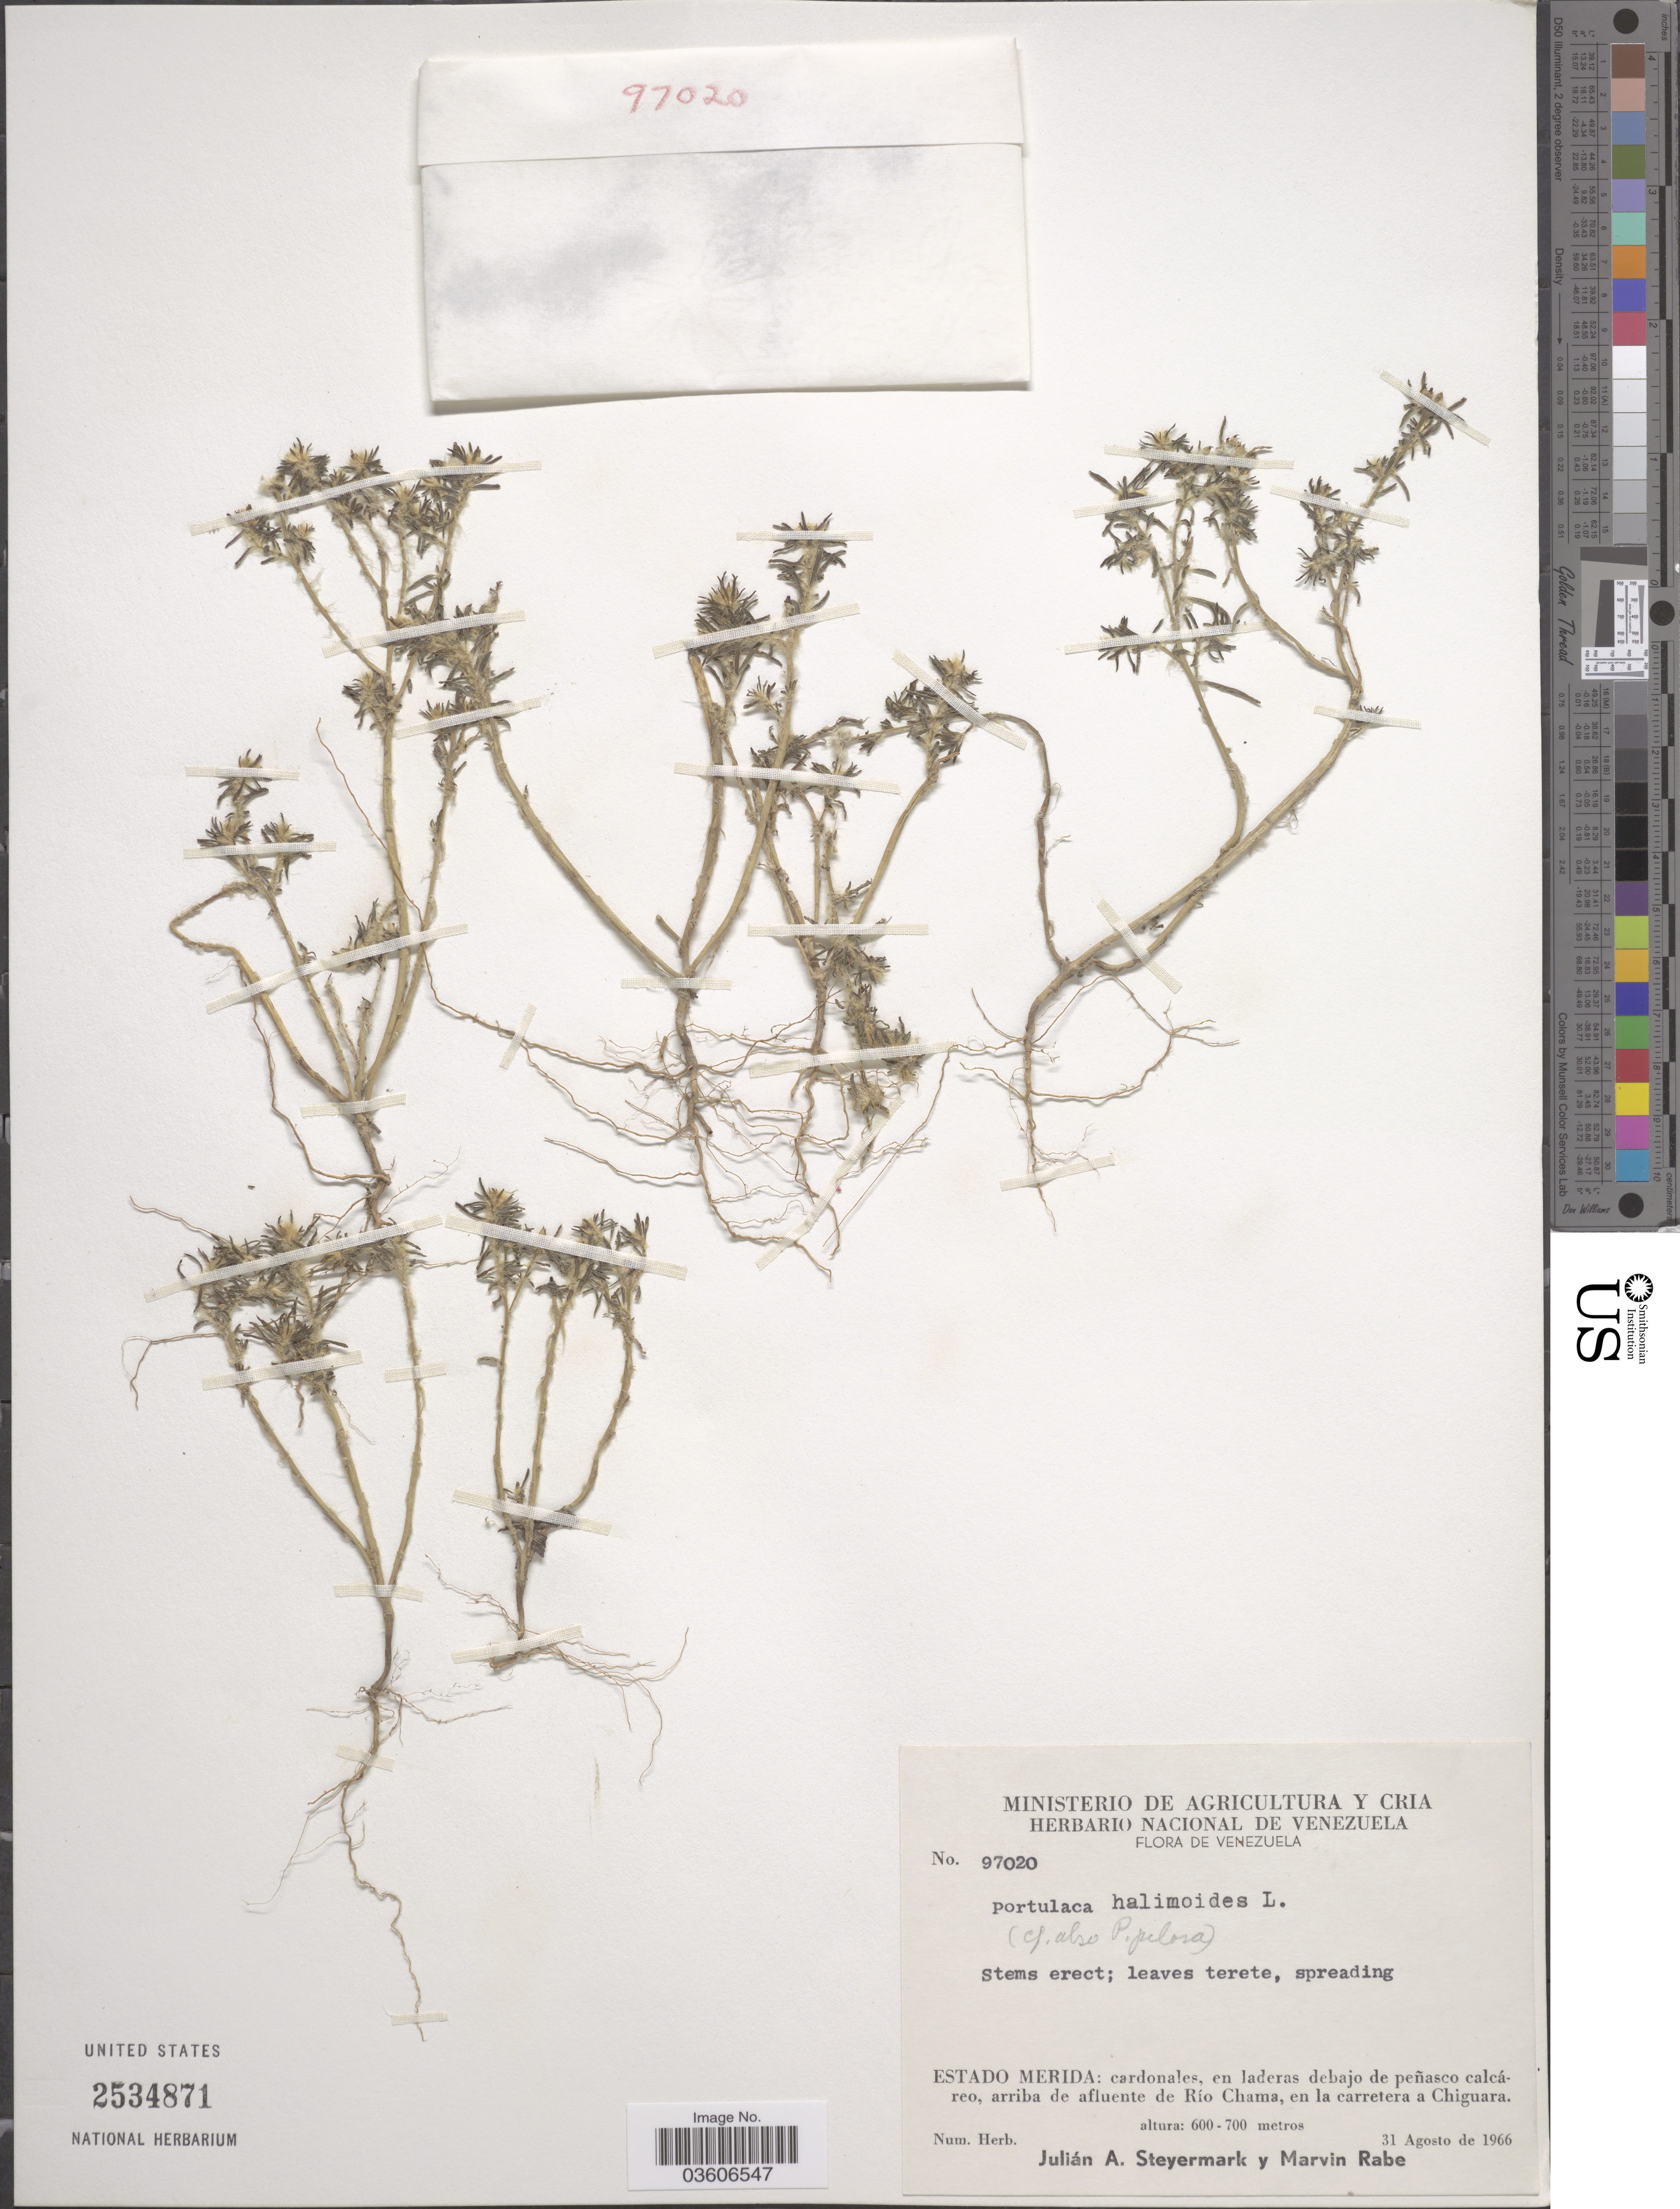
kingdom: Plantae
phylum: Tracheophyta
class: Magnoliopsida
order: Caryophyllales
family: Portulacaceae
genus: Portulaca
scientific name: Portulaca halimoides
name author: L.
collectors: J. Steyermark & M. Rabe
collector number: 97020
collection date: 1966-08-31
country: Venezuela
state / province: Mérida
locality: Arriba de afluente de Río Chama, en la carretera a Chiguara.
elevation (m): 600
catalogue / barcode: US 2534871